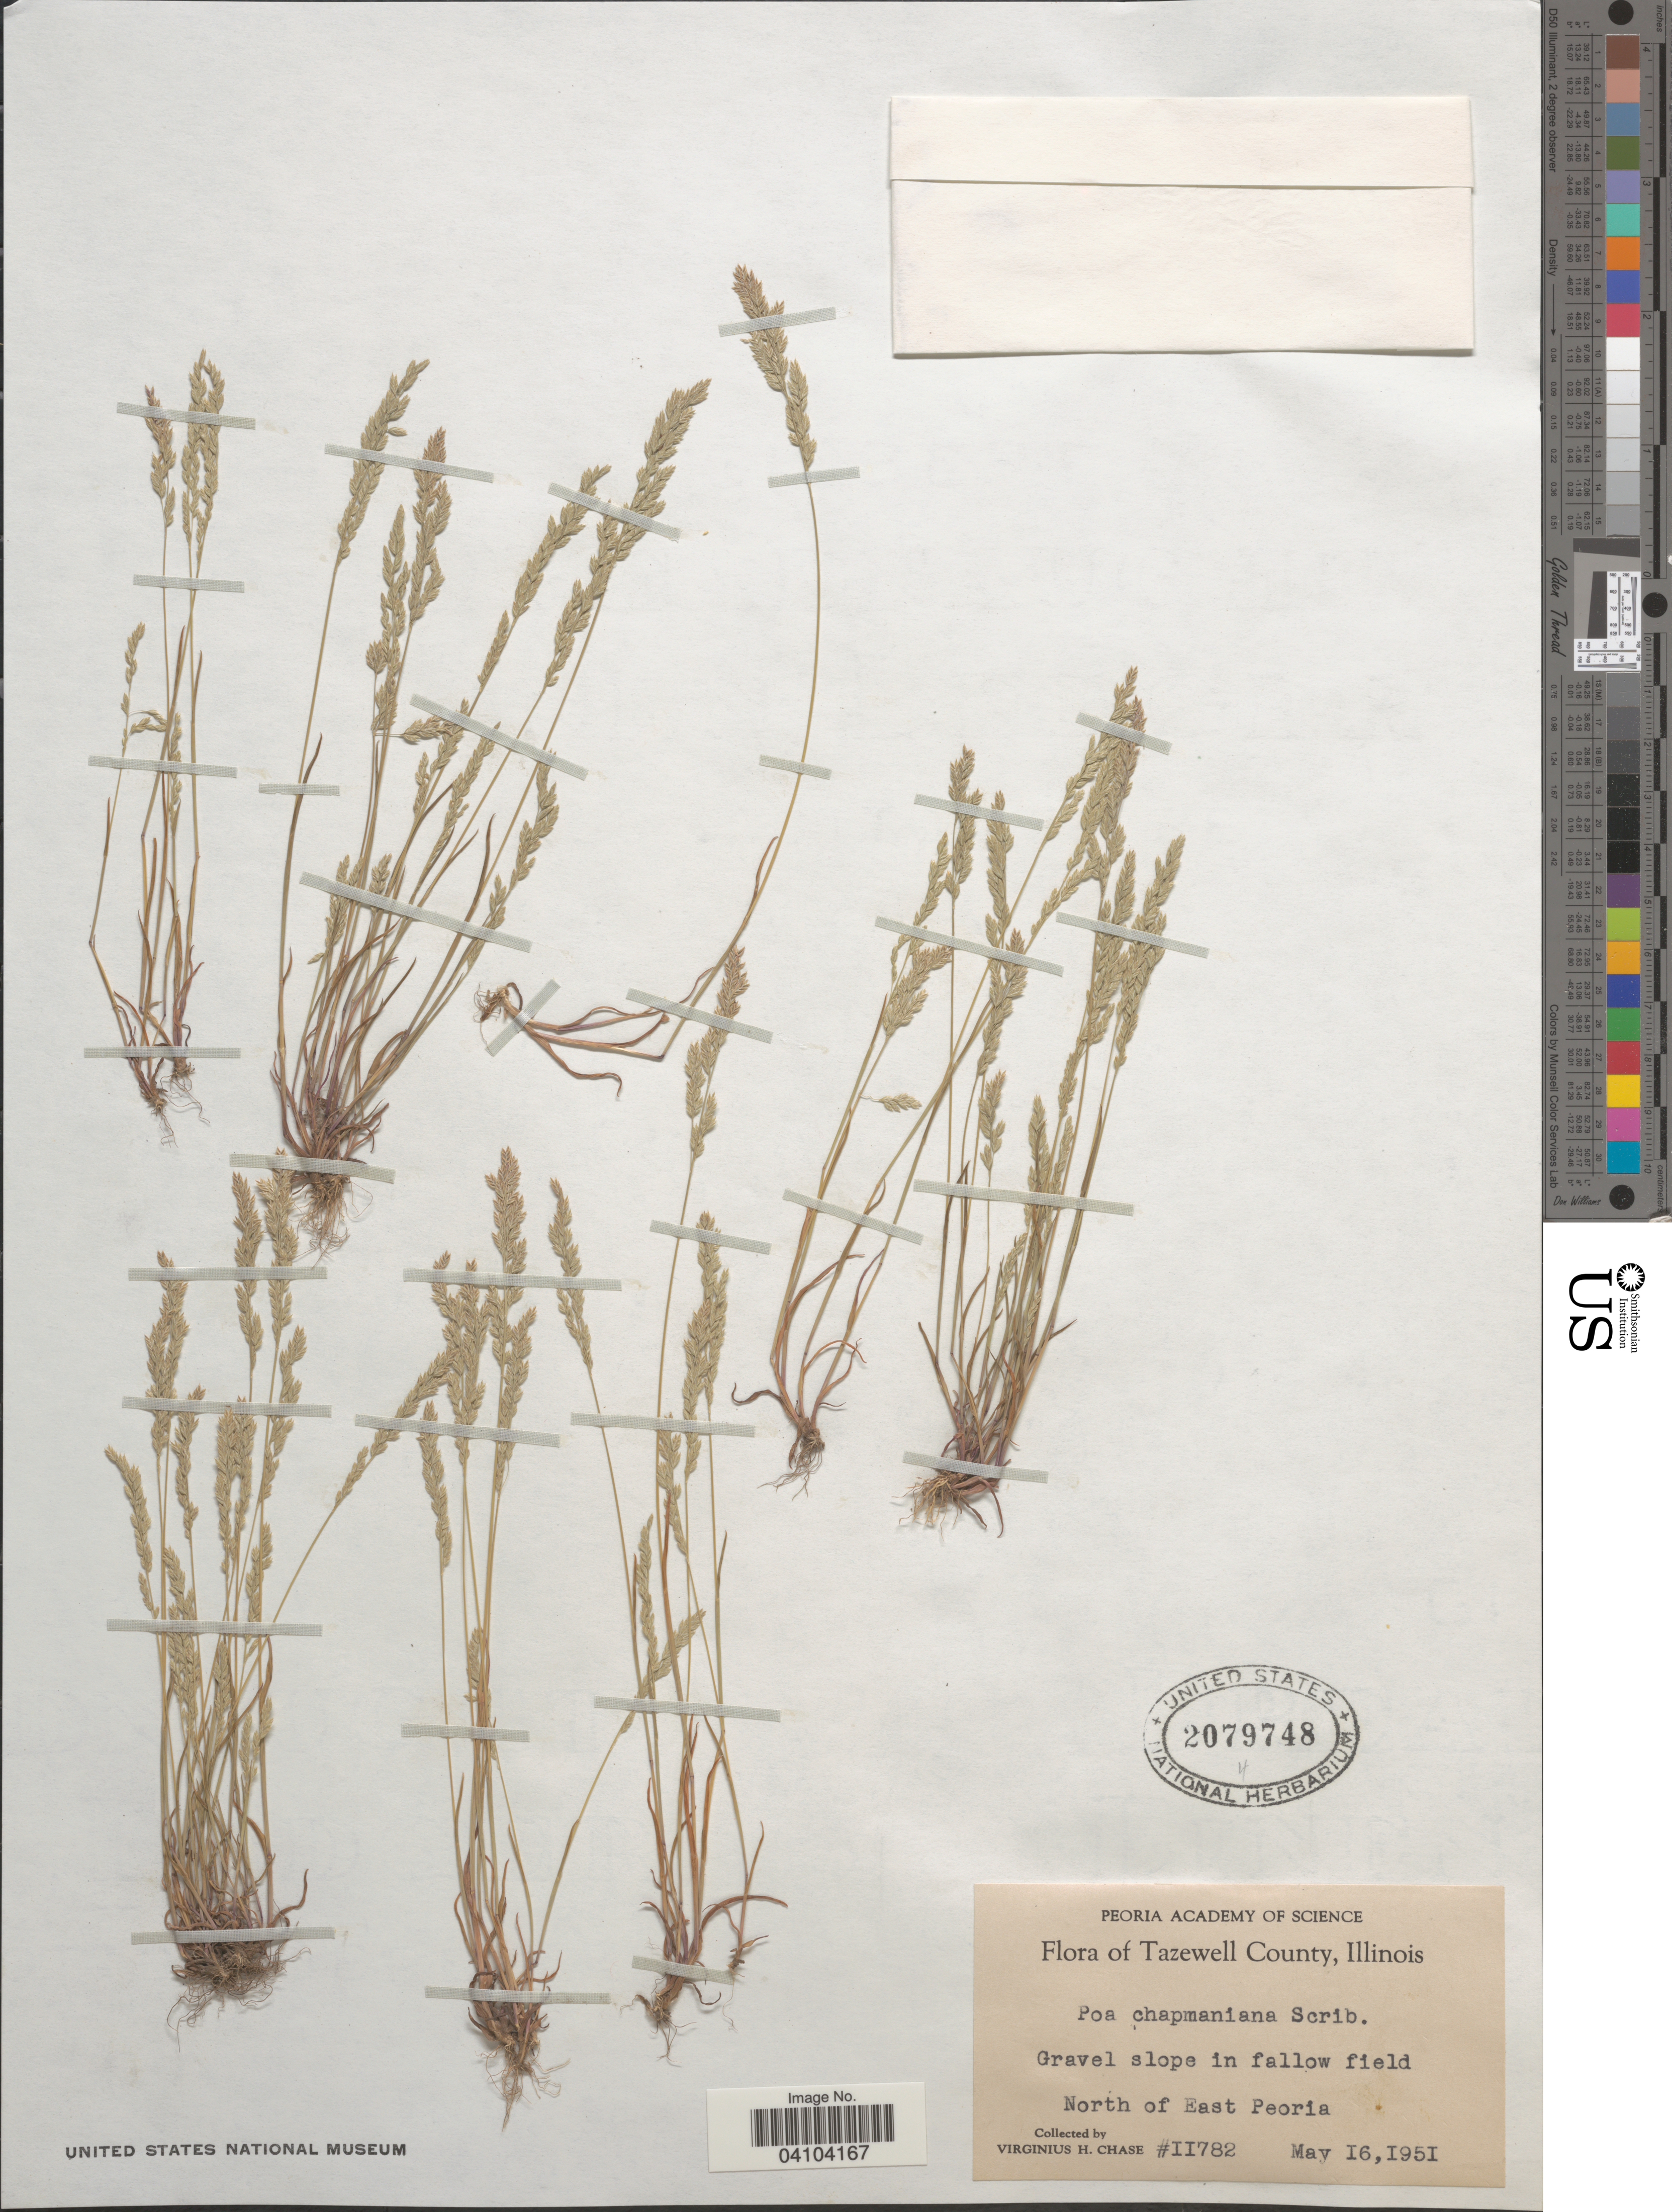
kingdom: Plantae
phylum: Tracheophyta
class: Liliopsida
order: Poales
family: Poaceae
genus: Poa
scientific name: Poa chapmaniana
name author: Scribn.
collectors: V. H. Chase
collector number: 11782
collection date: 1951-05-16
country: United States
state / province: Illinois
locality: Tazewell County. North of East Peoria.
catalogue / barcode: US 2079748